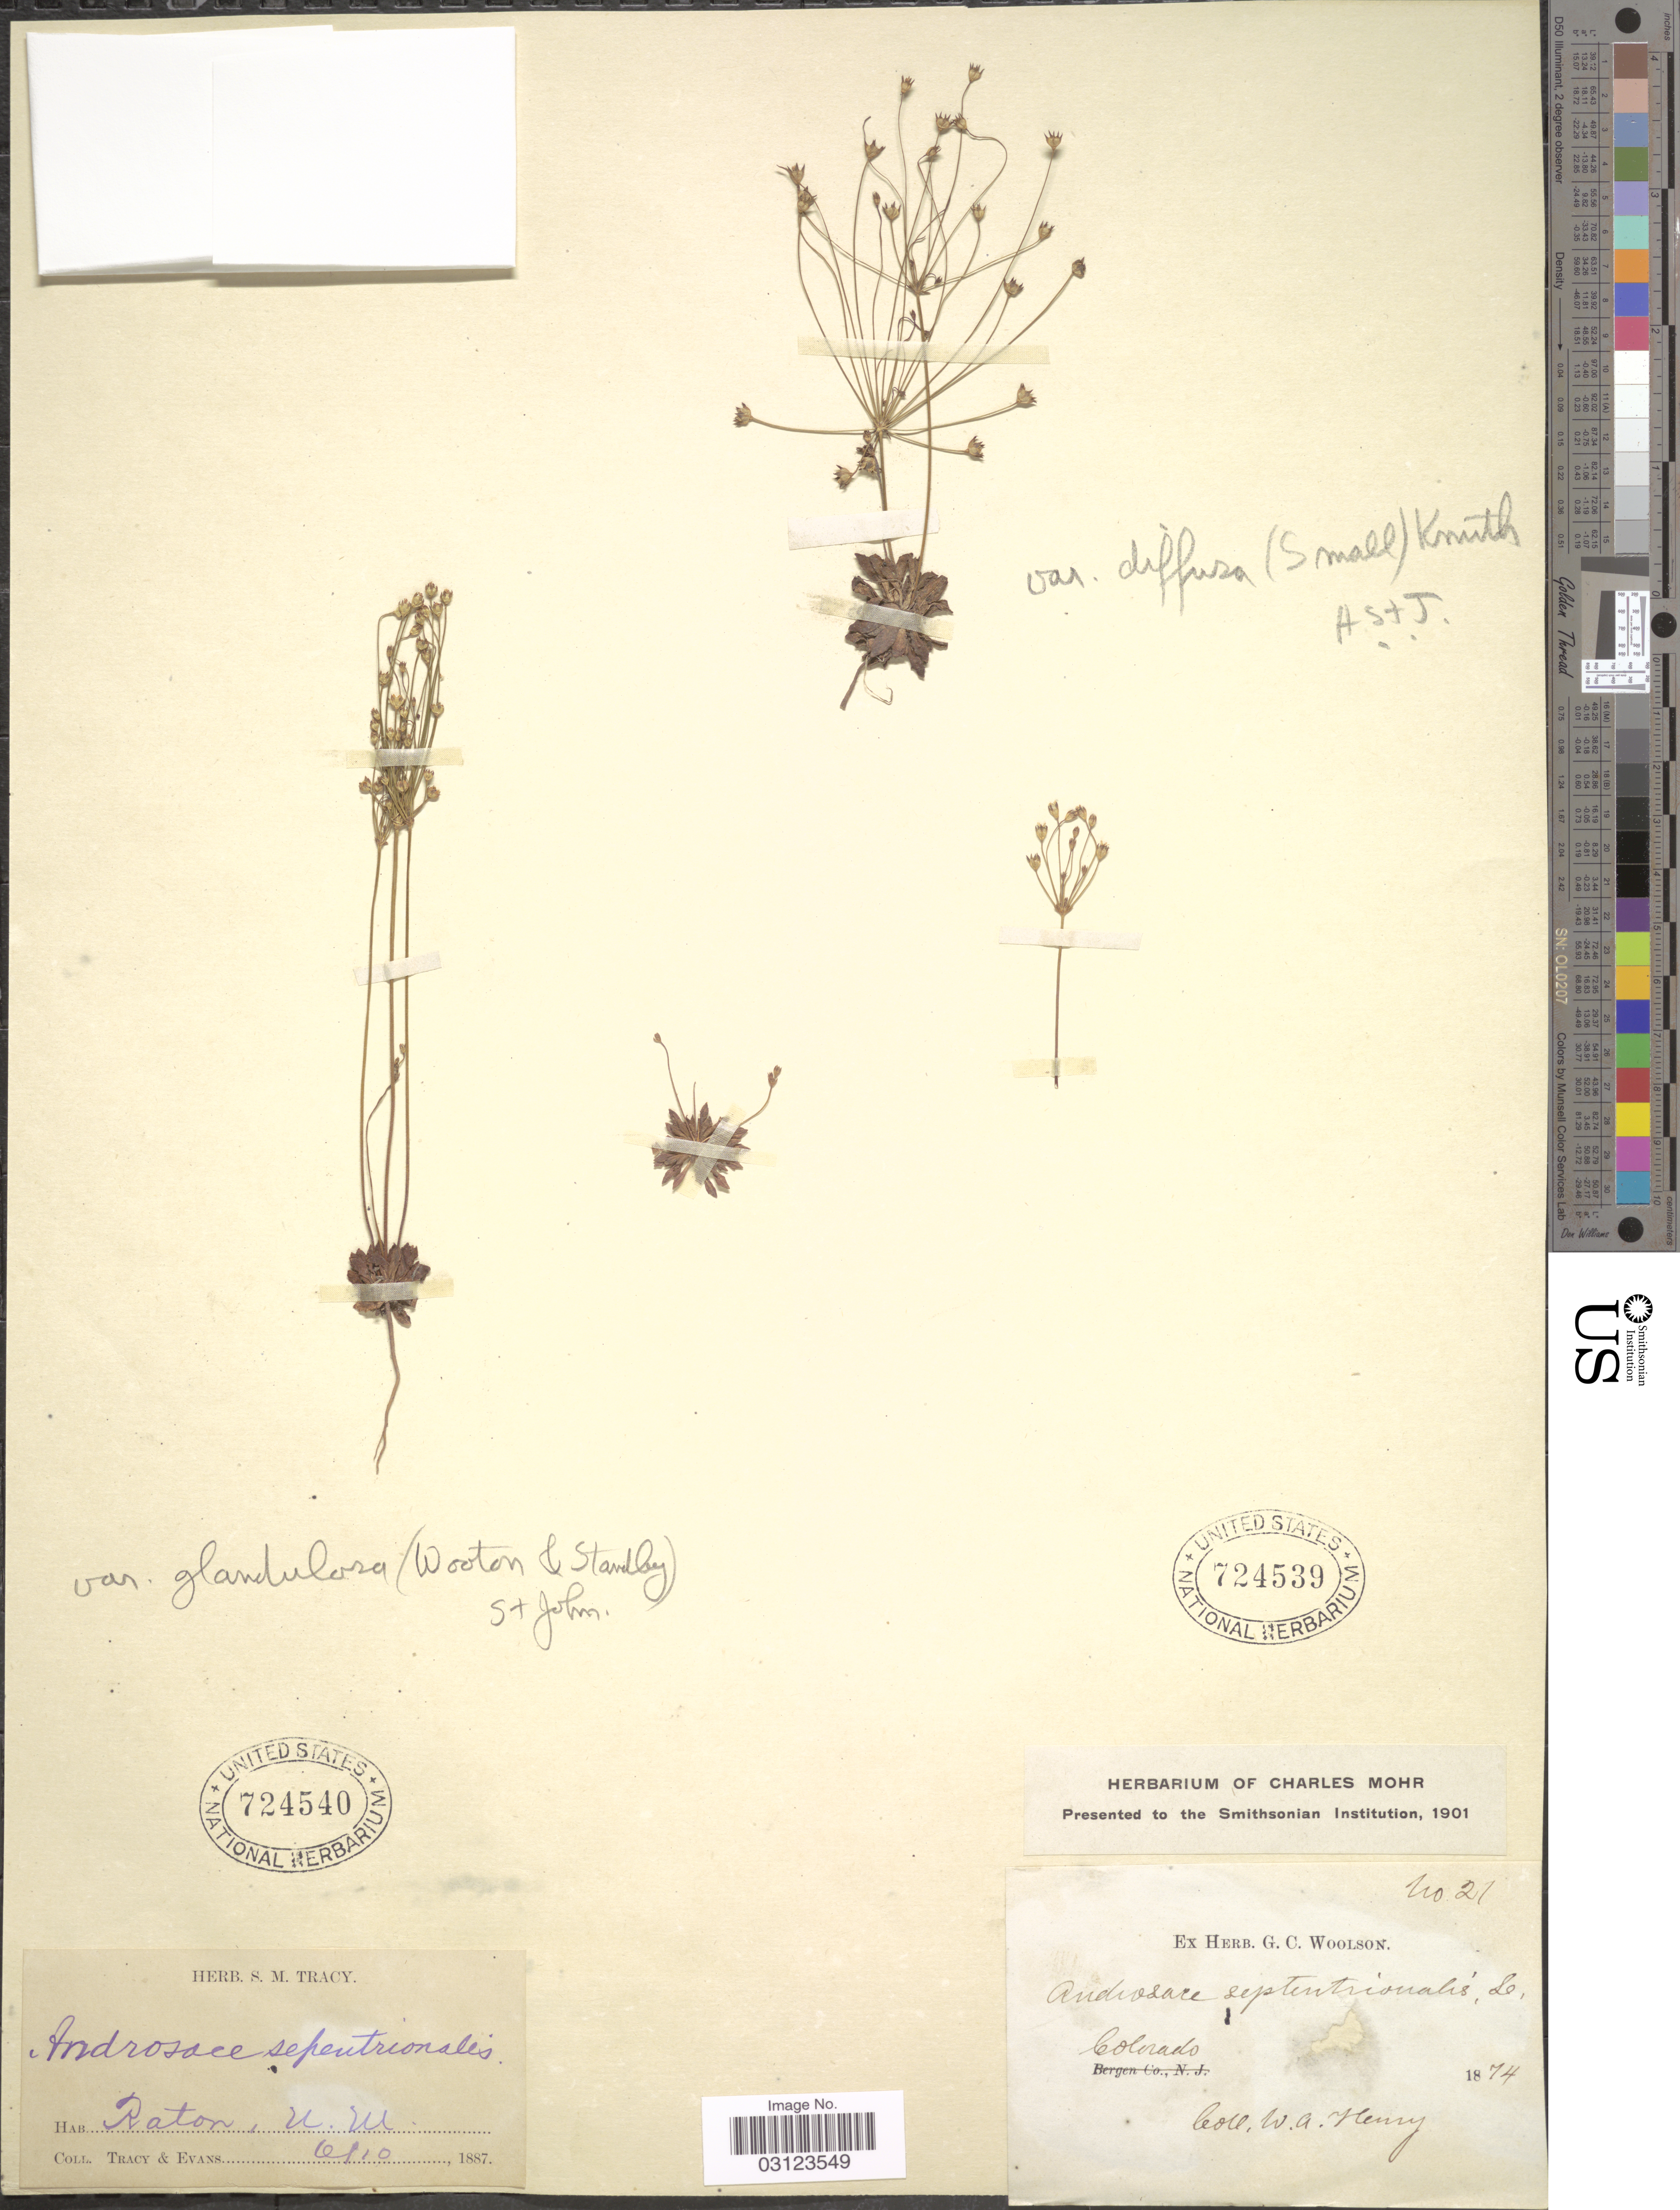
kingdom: Plantae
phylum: Tracheophyta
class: Magnoliopsida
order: Ericales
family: Primulaceae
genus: Androsace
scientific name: Androsace septentrionalis subsp. glandulosa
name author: (Wooton & Standl.) G.T. Robbins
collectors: W. A. Henry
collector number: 21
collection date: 1874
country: United States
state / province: Colorado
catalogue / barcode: US 724539-2